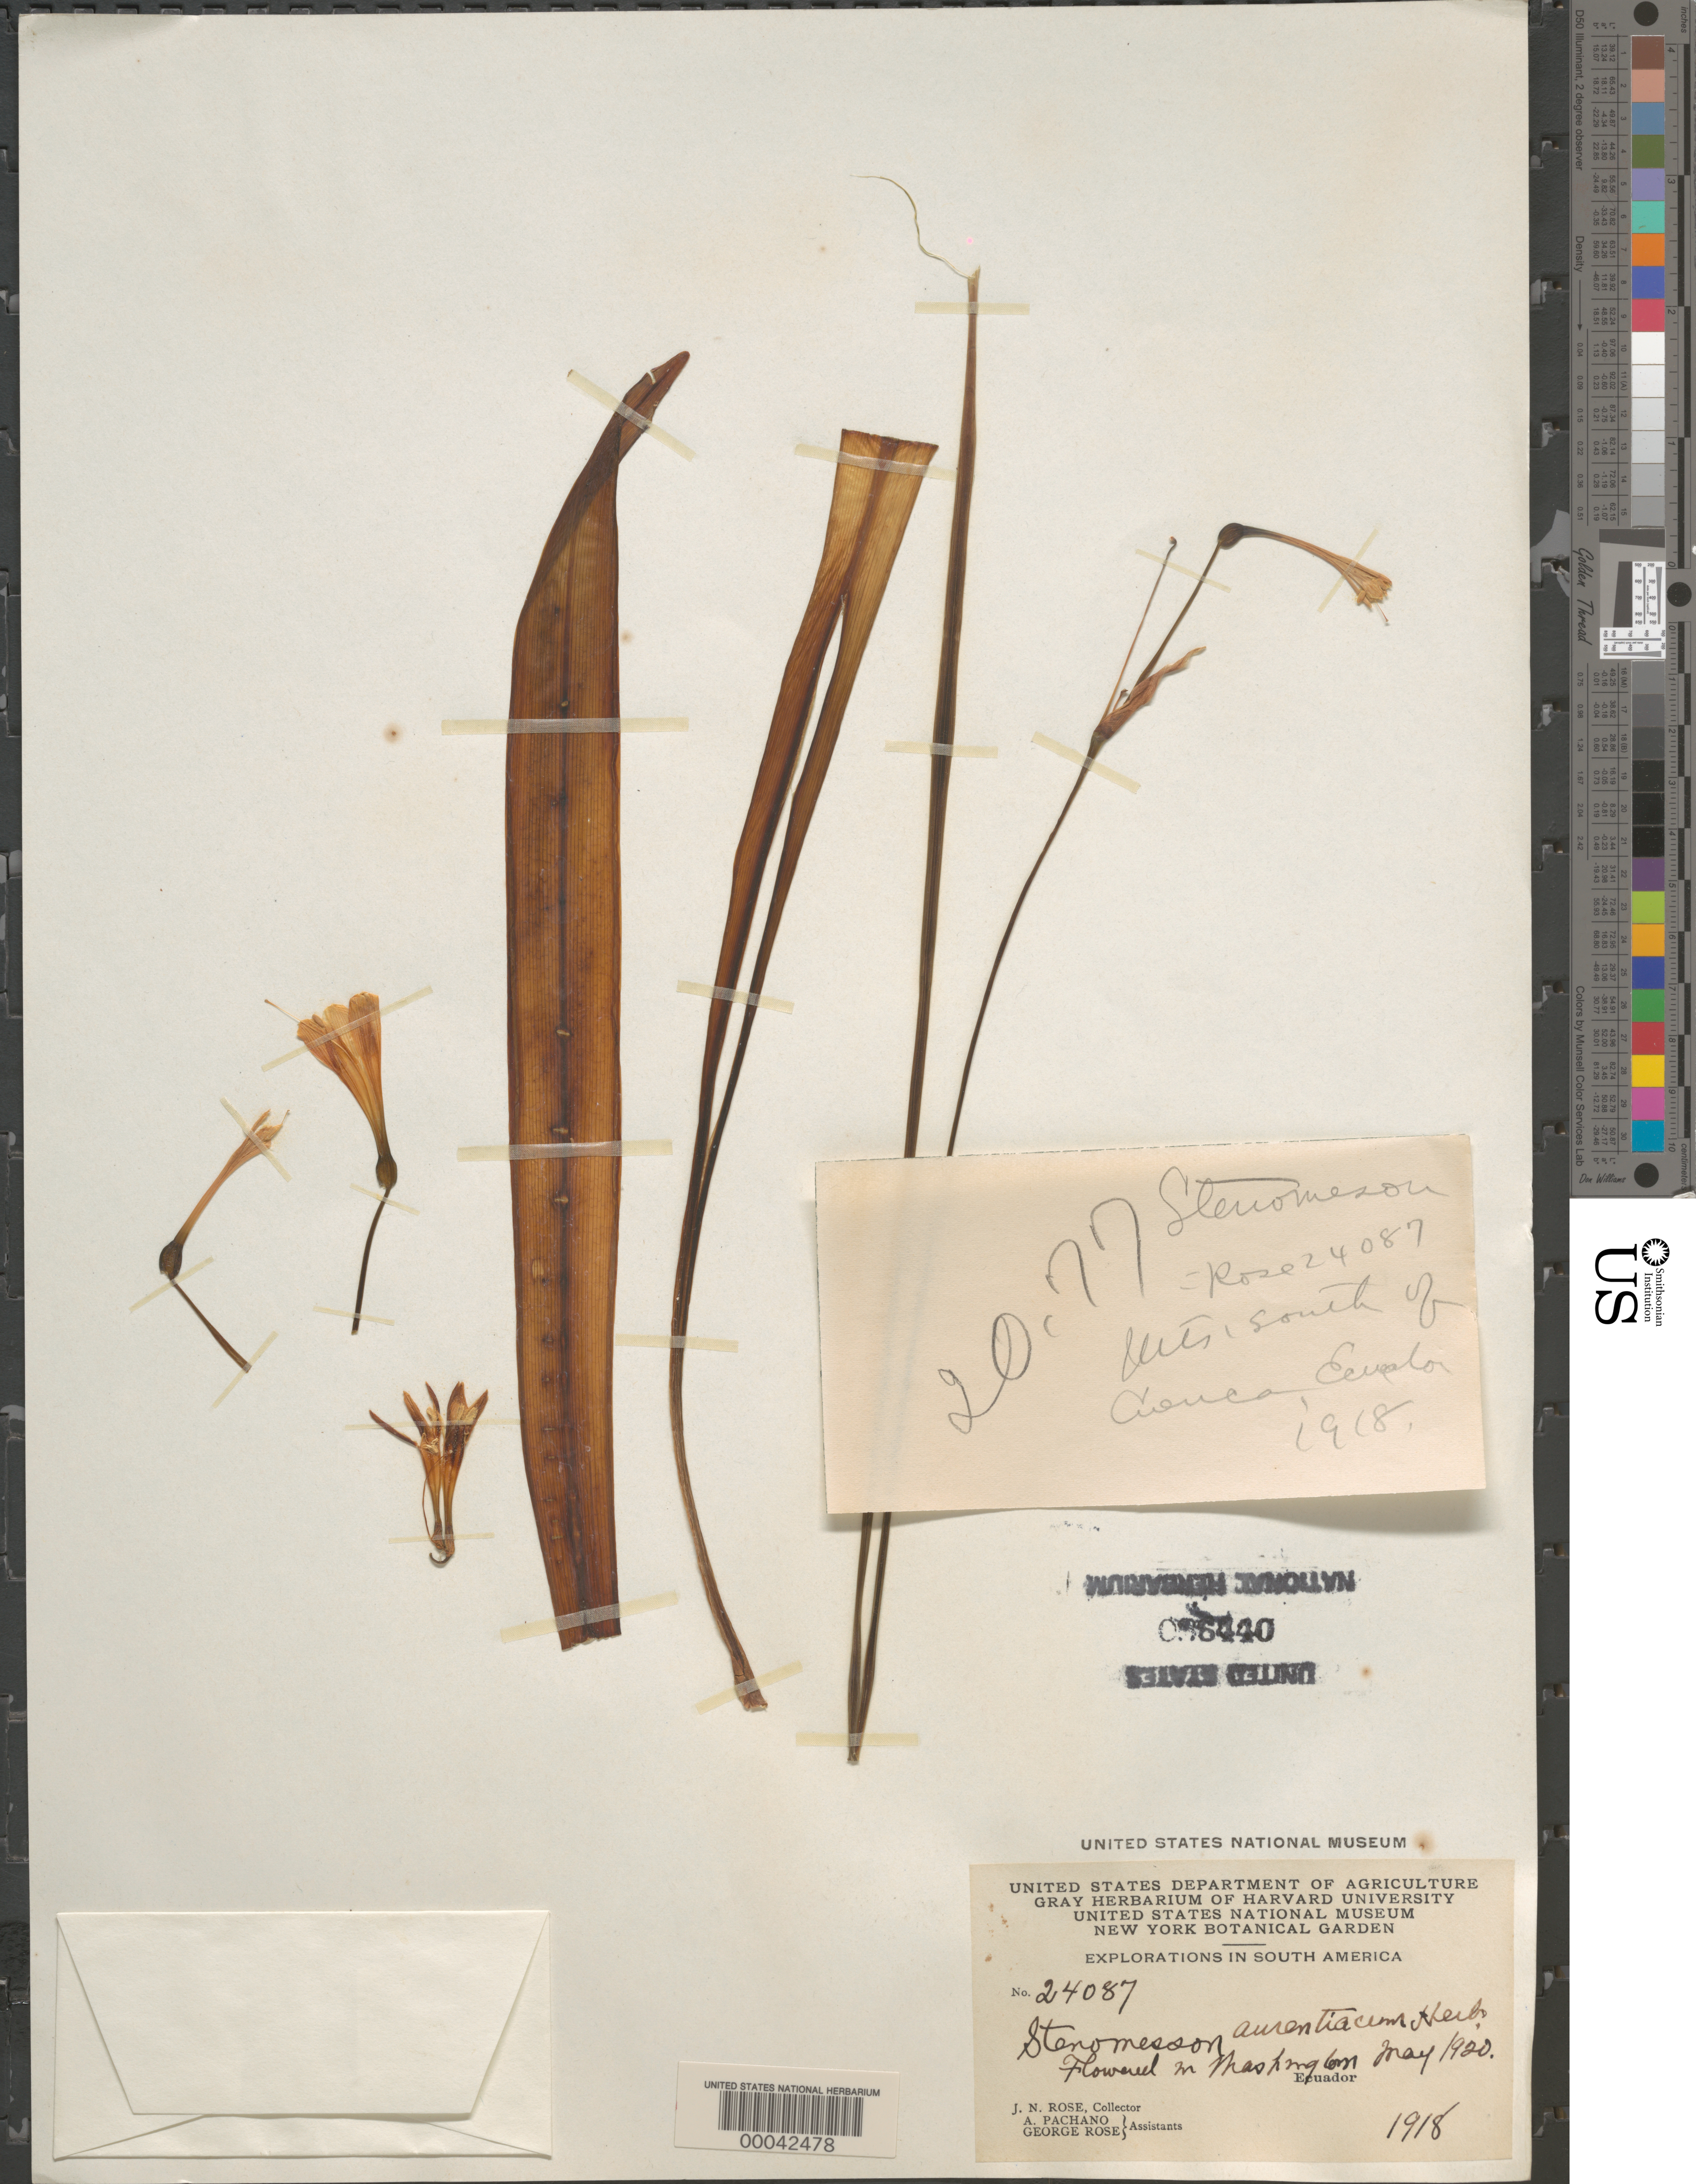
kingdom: Plantae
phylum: Tracheophyta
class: Liliopsida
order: Asparagales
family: Amaryllidaceae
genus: Stenomesson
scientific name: Stenomesson aurantiacum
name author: (Kunth) Herb.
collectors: J. N. Rose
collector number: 24087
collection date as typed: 1918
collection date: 1918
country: Ecuador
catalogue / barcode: US 86440